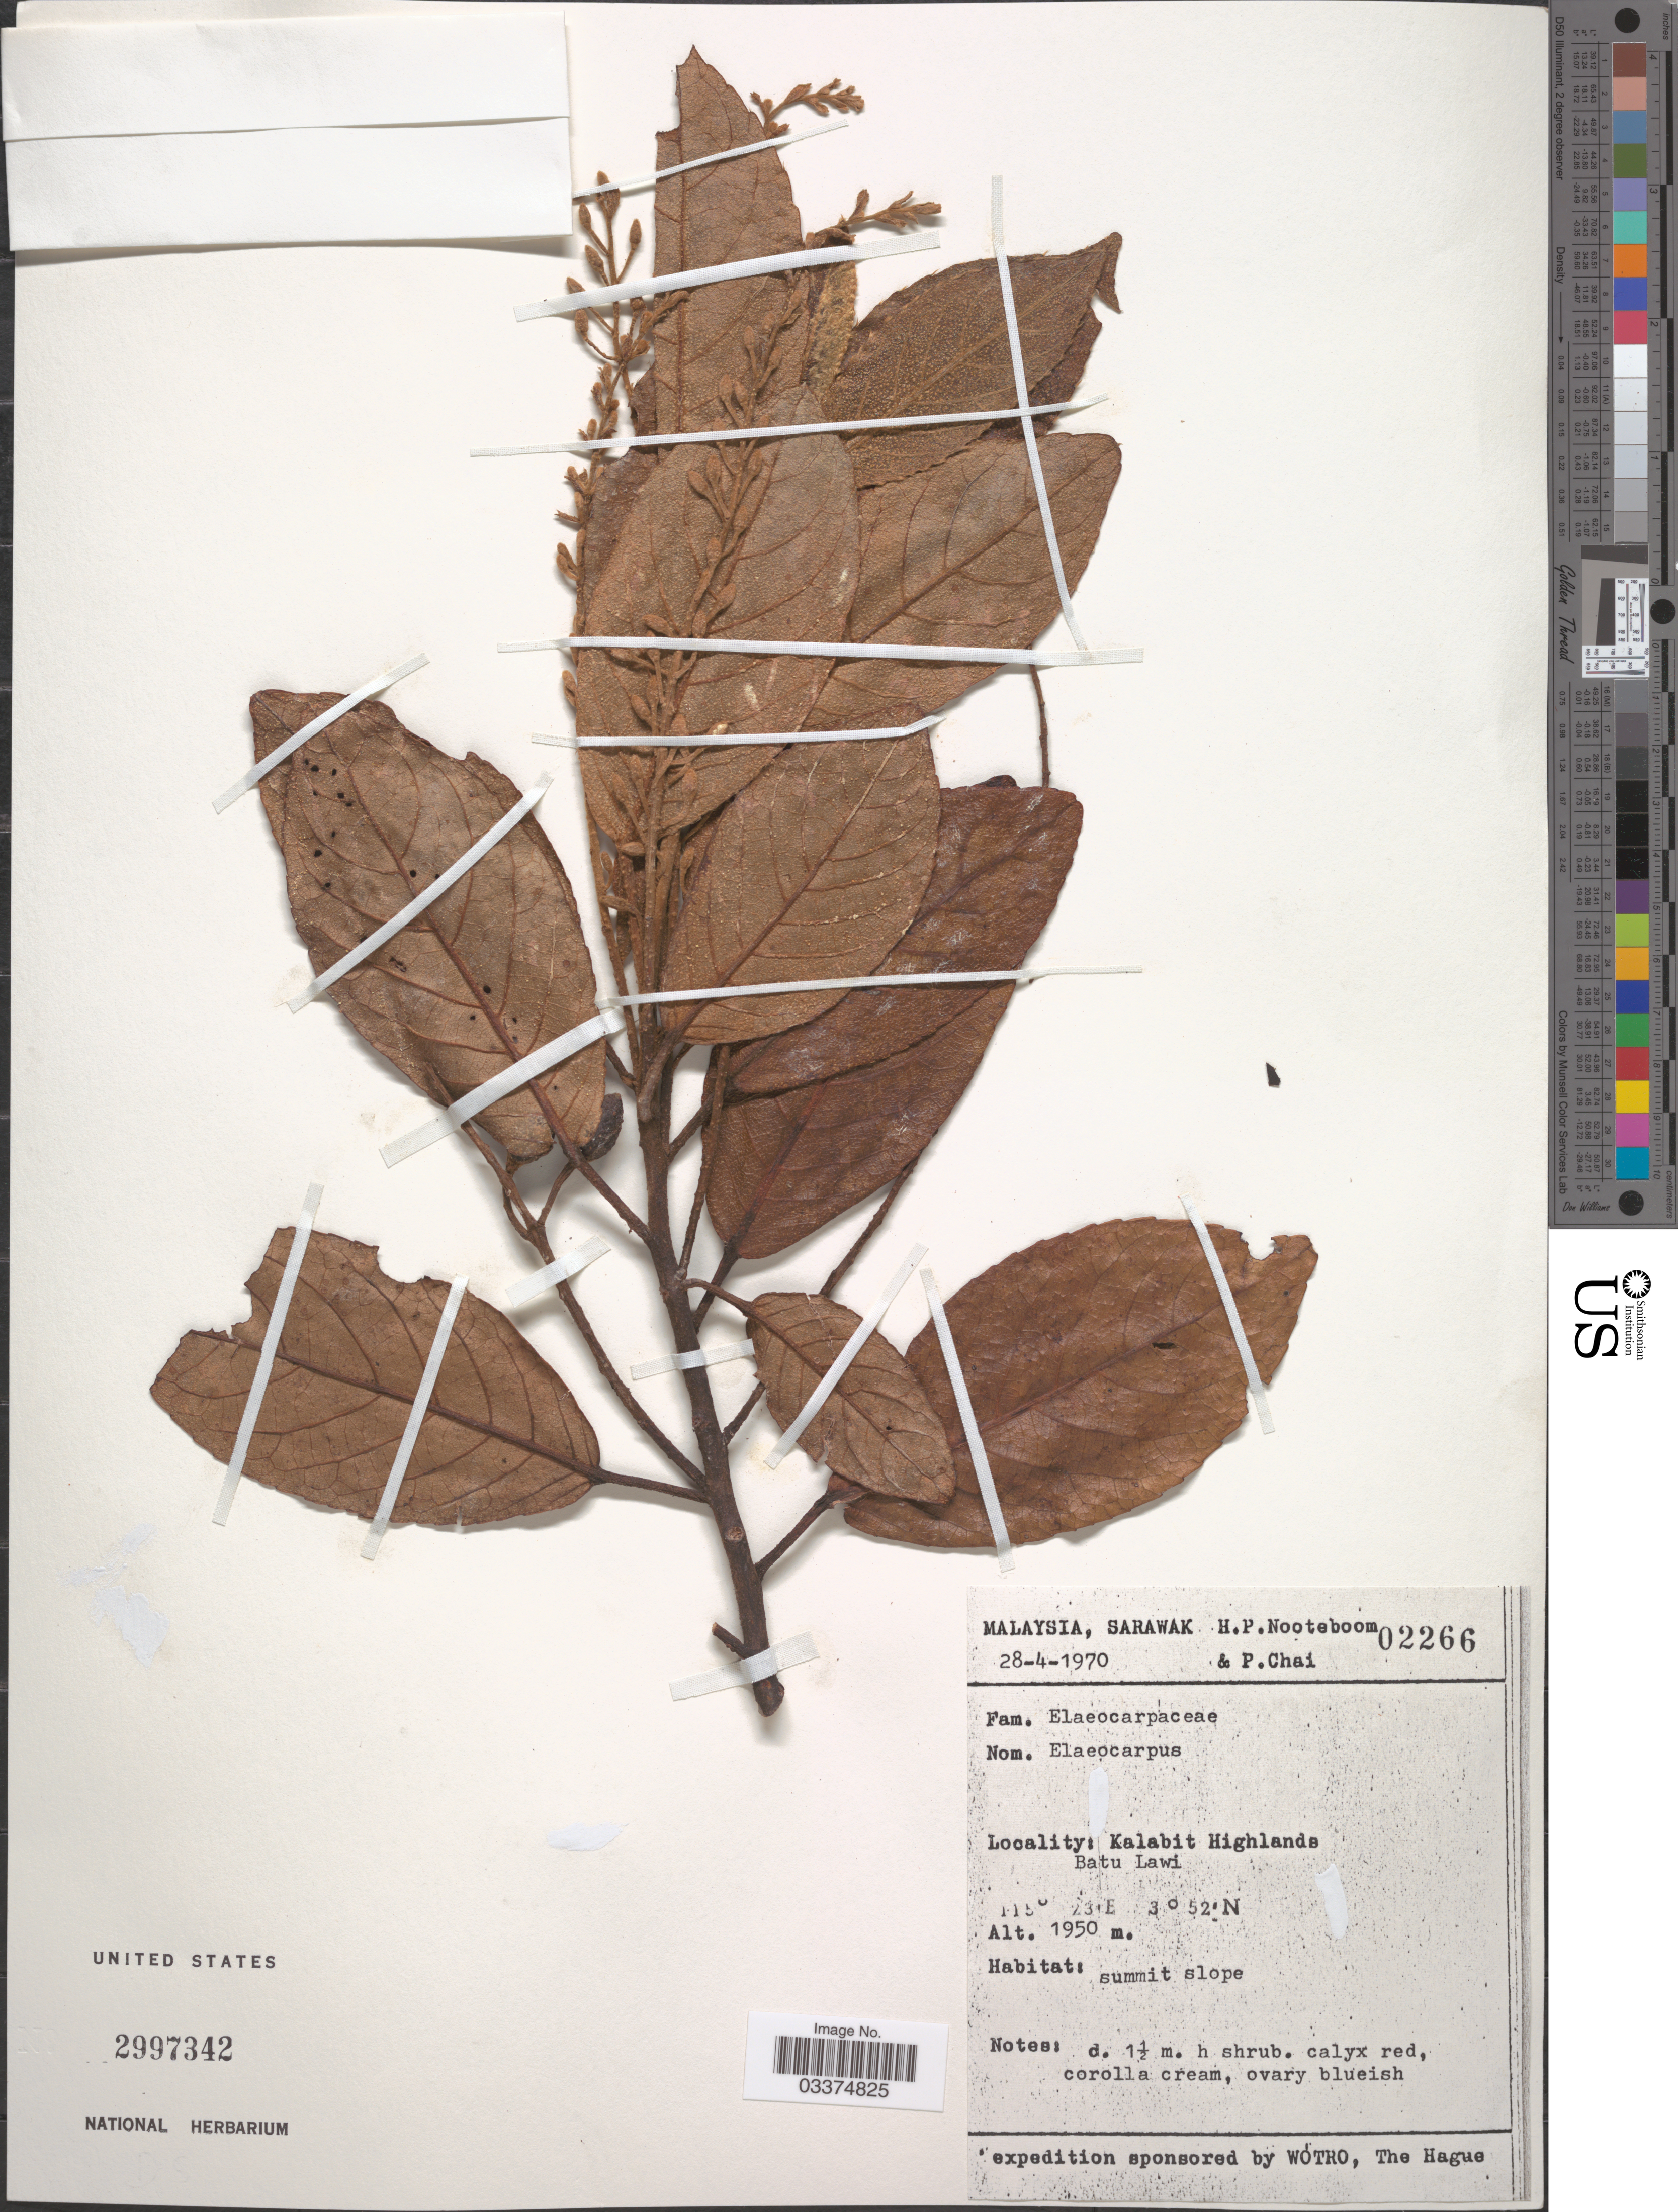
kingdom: Plantae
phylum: Tracheophyta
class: Magnoliopsida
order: Oxalidales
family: Elaeocarpaceae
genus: Elaeocarpus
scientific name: Elaeocarpus sp.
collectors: H. P. Nooteboom & P. Chai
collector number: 02266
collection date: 1970-04-28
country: Malaysia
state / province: Sarawak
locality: Kalabit Highlands Batu Lawi. Summit slope.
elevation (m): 1950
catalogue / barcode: US 2997342